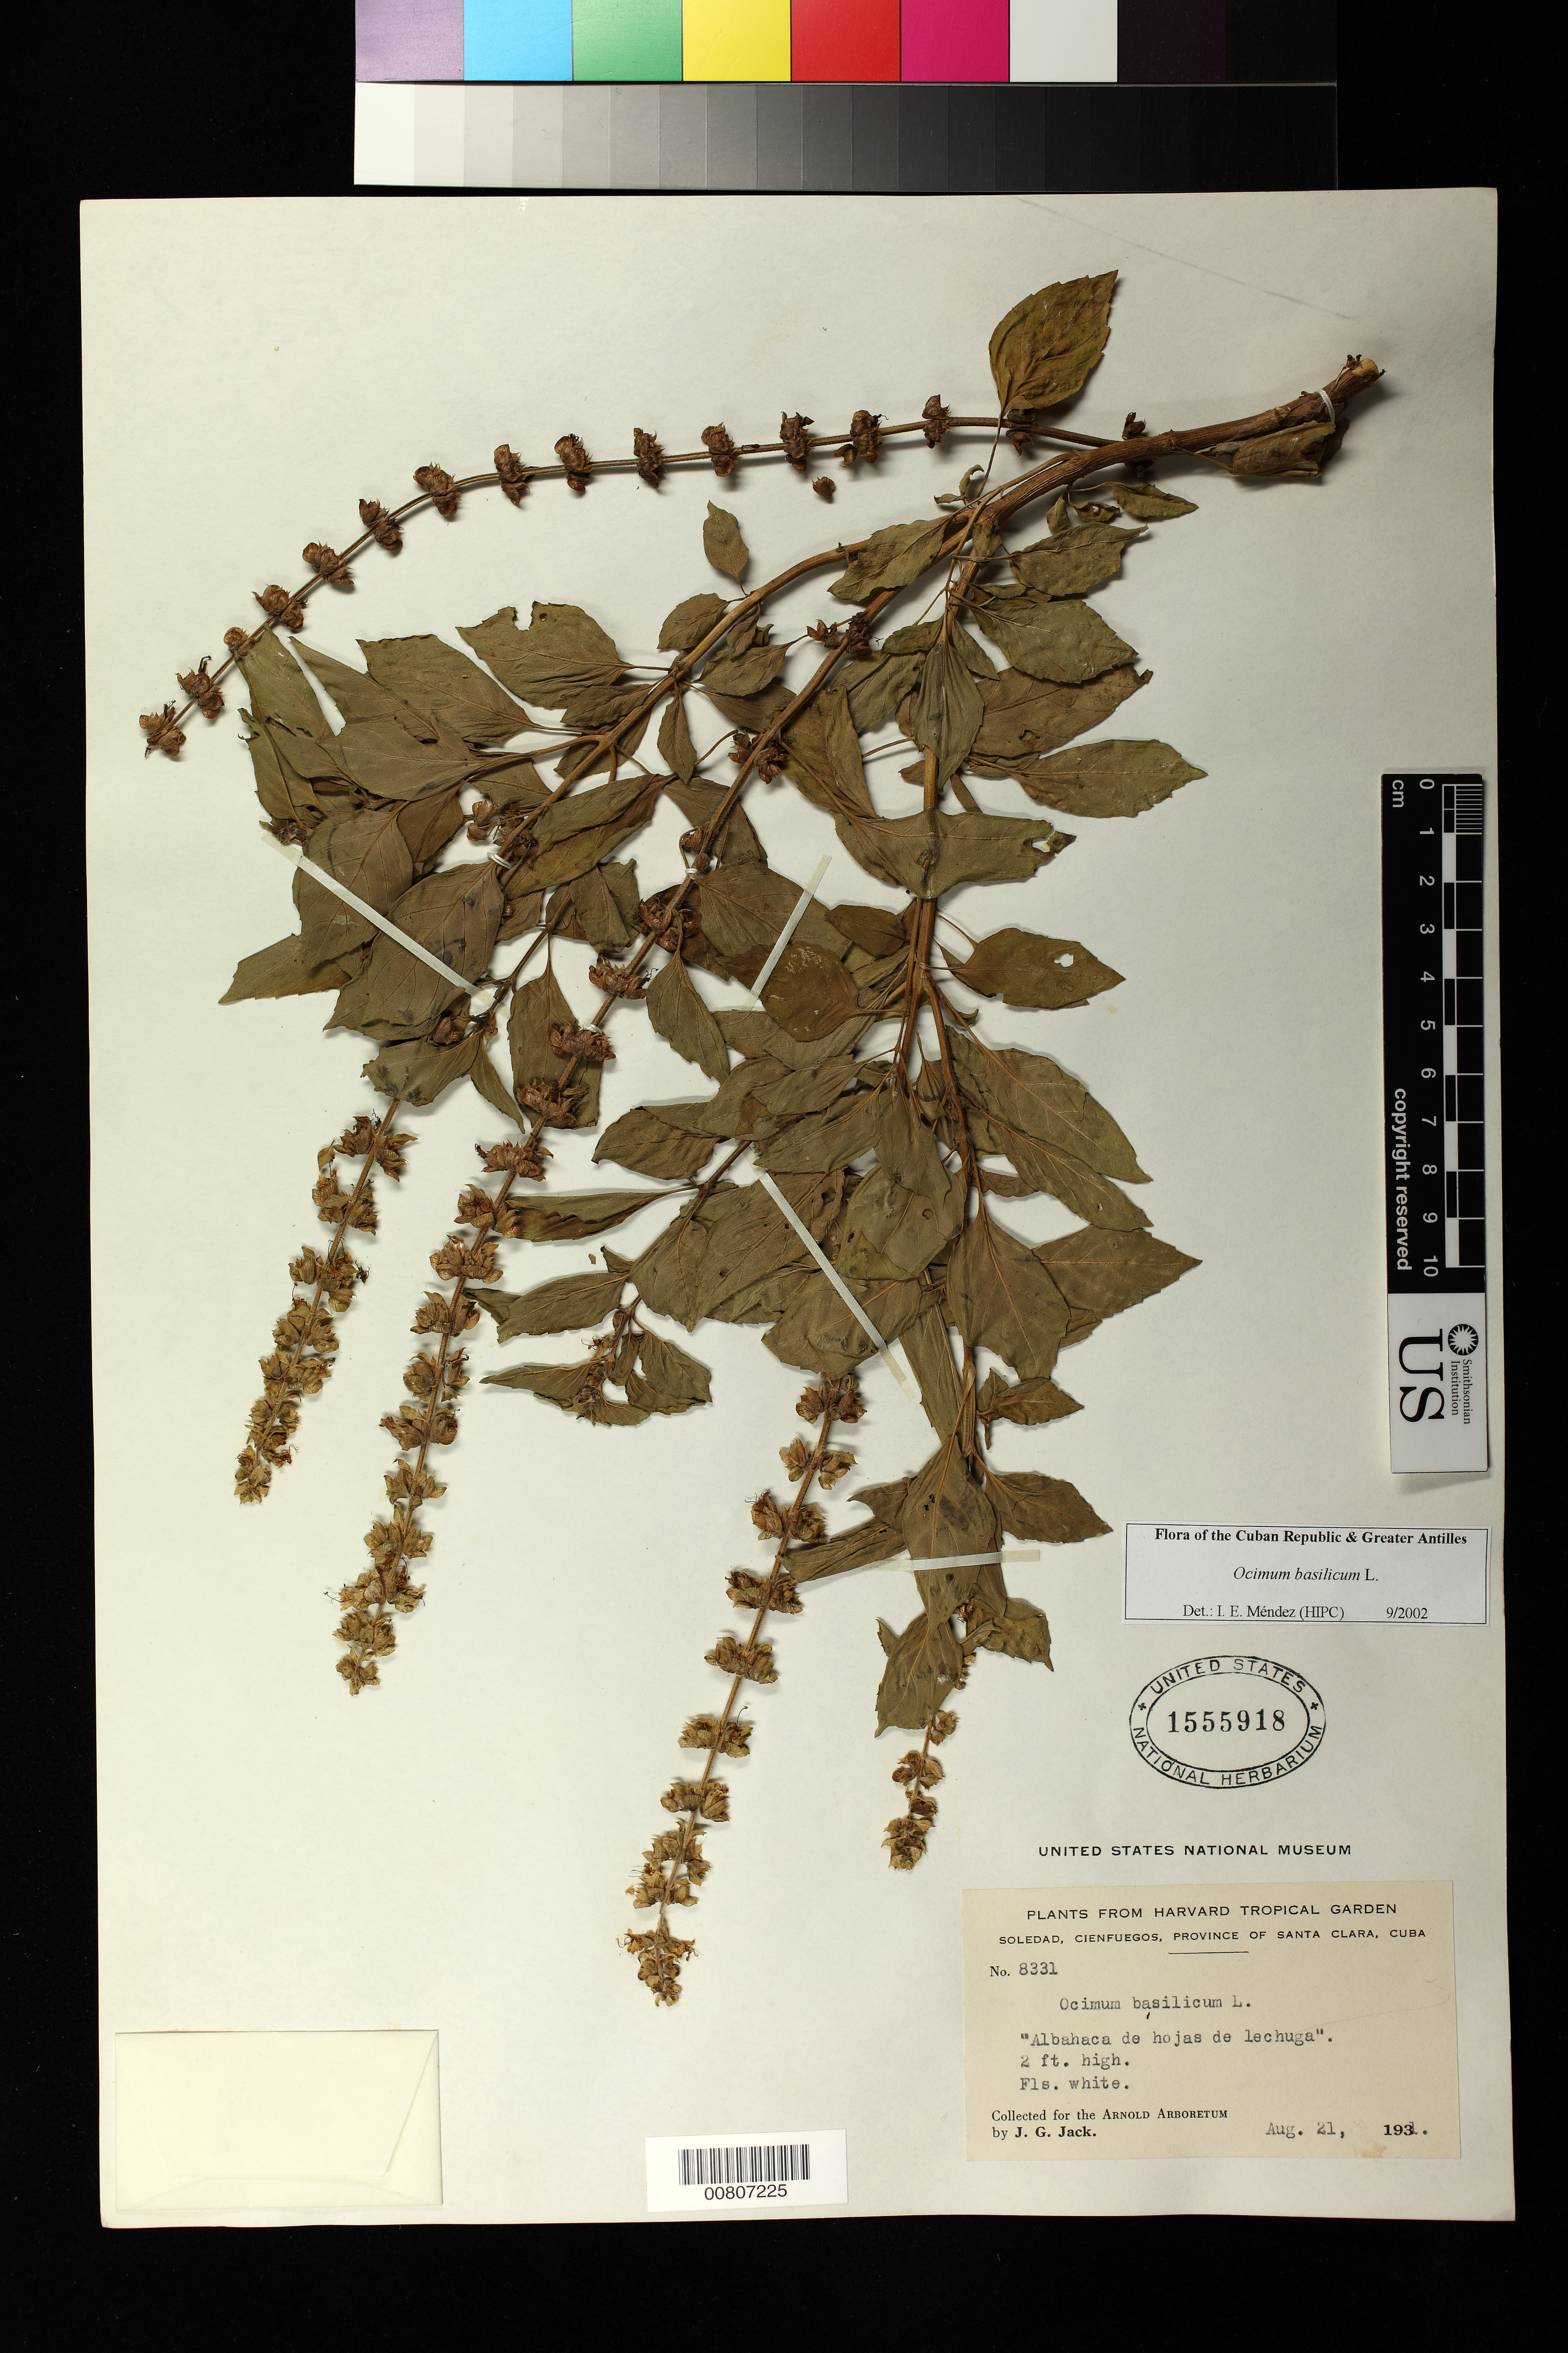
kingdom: Plantae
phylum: Tracheophyta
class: Magnoliopsida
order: Lamiales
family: Lamiaceae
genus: Ocimum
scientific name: Ocimum basilicum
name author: L.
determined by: Méndez, Isidro E., (HIPC)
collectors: J. G. Jack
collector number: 8331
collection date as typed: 21 Aug 1931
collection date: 1931-08-21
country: Cuba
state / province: Cienfuegos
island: Cuba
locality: Prov Santa Clara, Soledad, Cienfuegos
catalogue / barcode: US 1555918